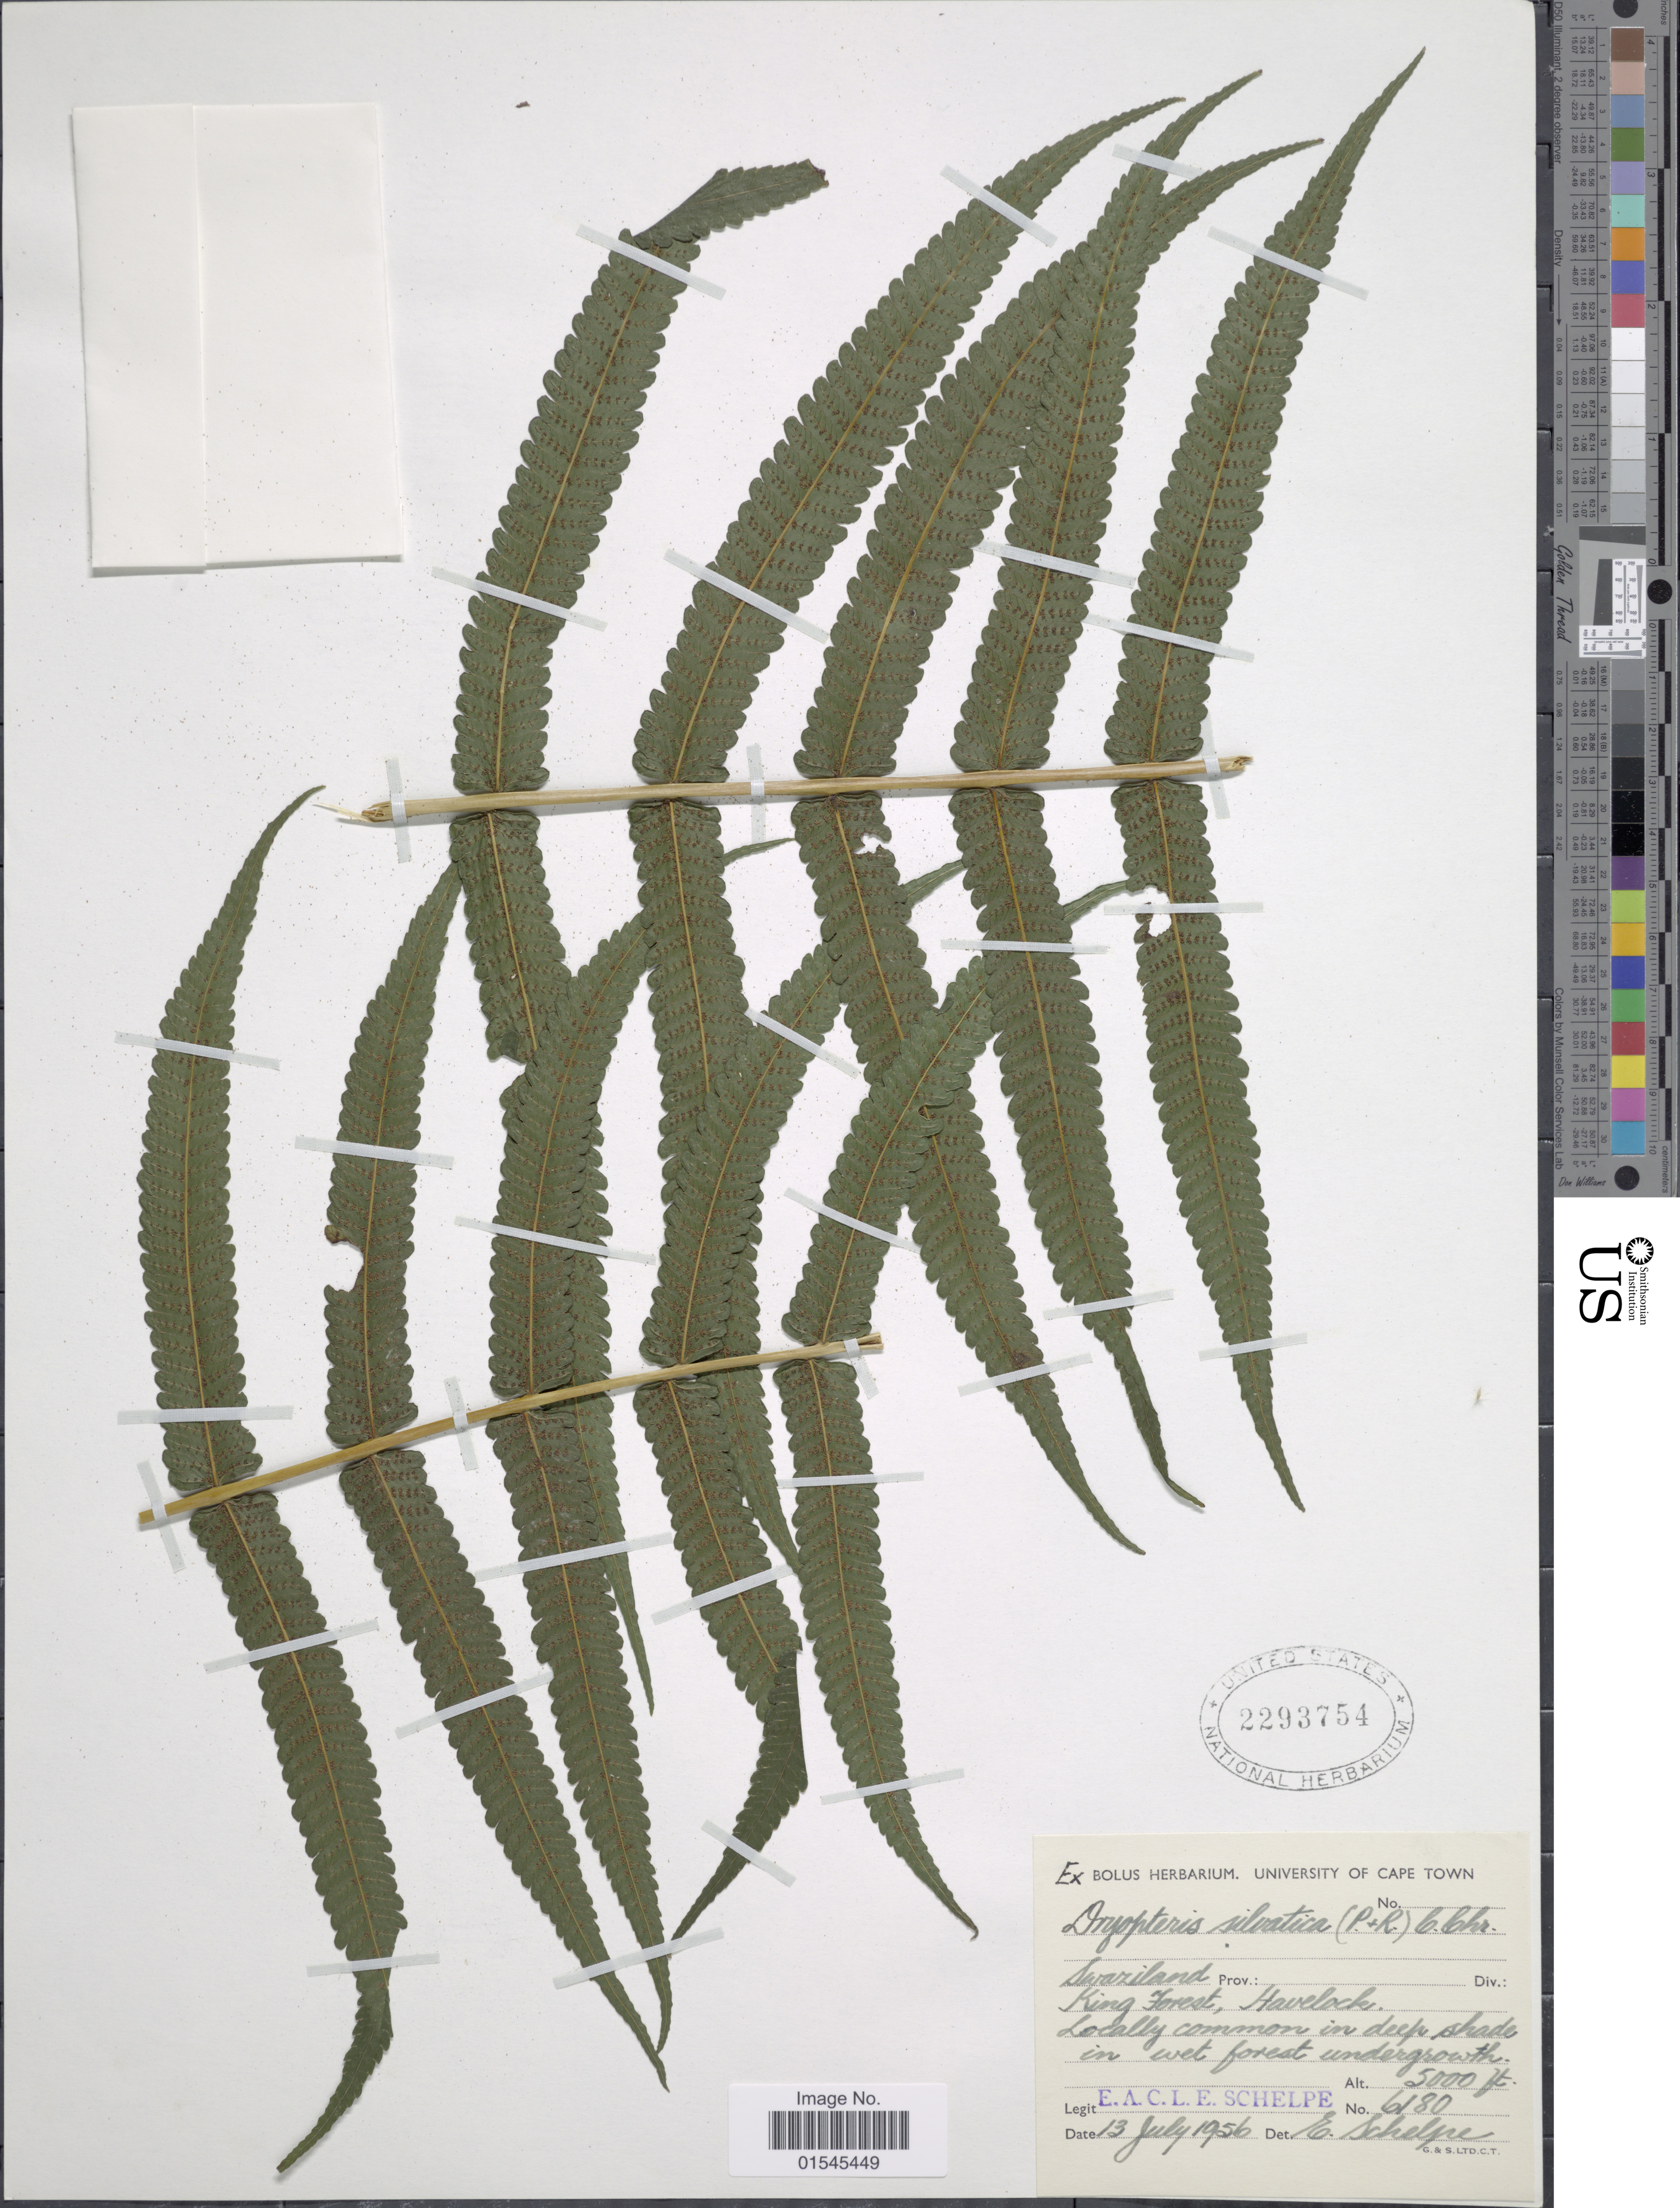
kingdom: Plantae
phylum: Tracheophyta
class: Polypodiopsida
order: Polypodiales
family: Thelypteridaceae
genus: Sphaerostephanos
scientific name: Sphaerostephanos unitus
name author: (L.) Holttum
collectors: E. A. C. L. E. Schelpe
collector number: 6180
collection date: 1956-07-13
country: Eswatini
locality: King Forest, Havelock. Locally common in deep shade in wet forest undergrowth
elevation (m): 1524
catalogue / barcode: US 2293754